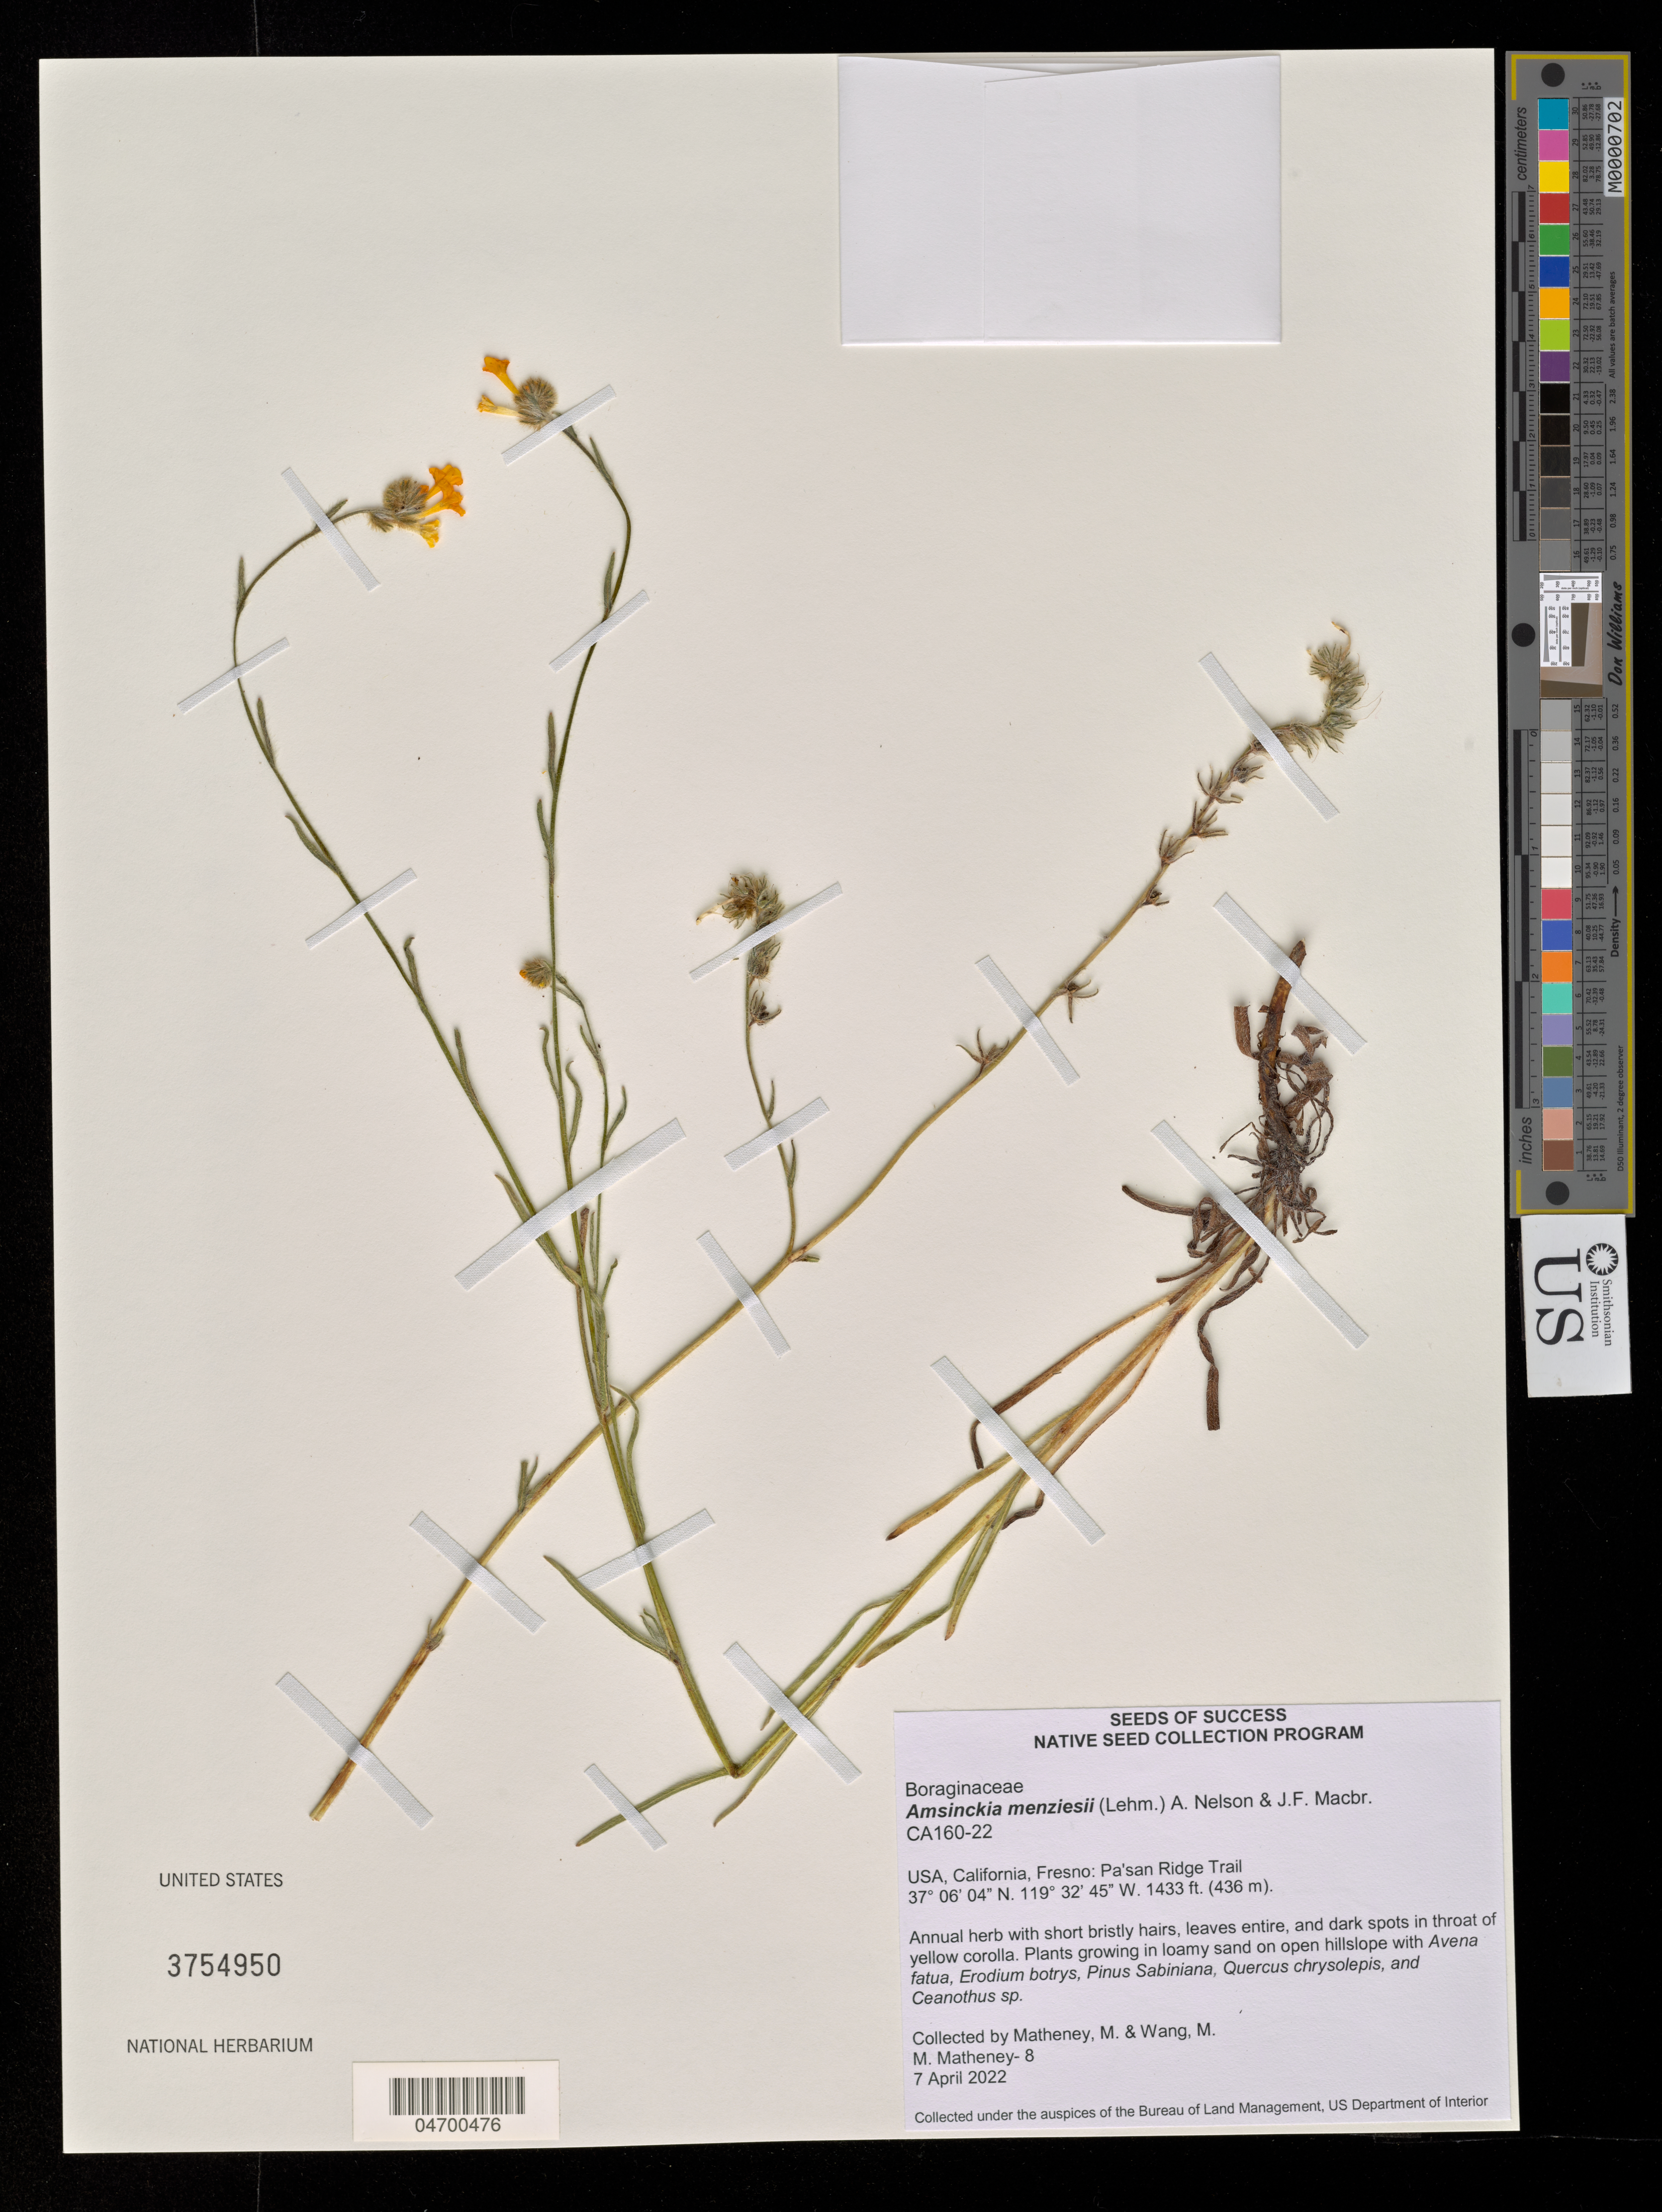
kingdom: Plantae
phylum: Tracheophyta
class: Magnoliopsida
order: Boraginales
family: Boraginaceae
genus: Amsinckia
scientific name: Amsinckia menziesii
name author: A. Nelson & J.F. Macbr.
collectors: H. Collins & M. Wang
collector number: M. Matheney- 8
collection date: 2022-04-07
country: United States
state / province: California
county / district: Fresno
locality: Fresno: Pa'san Ridge Trail.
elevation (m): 437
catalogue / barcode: US 3754950